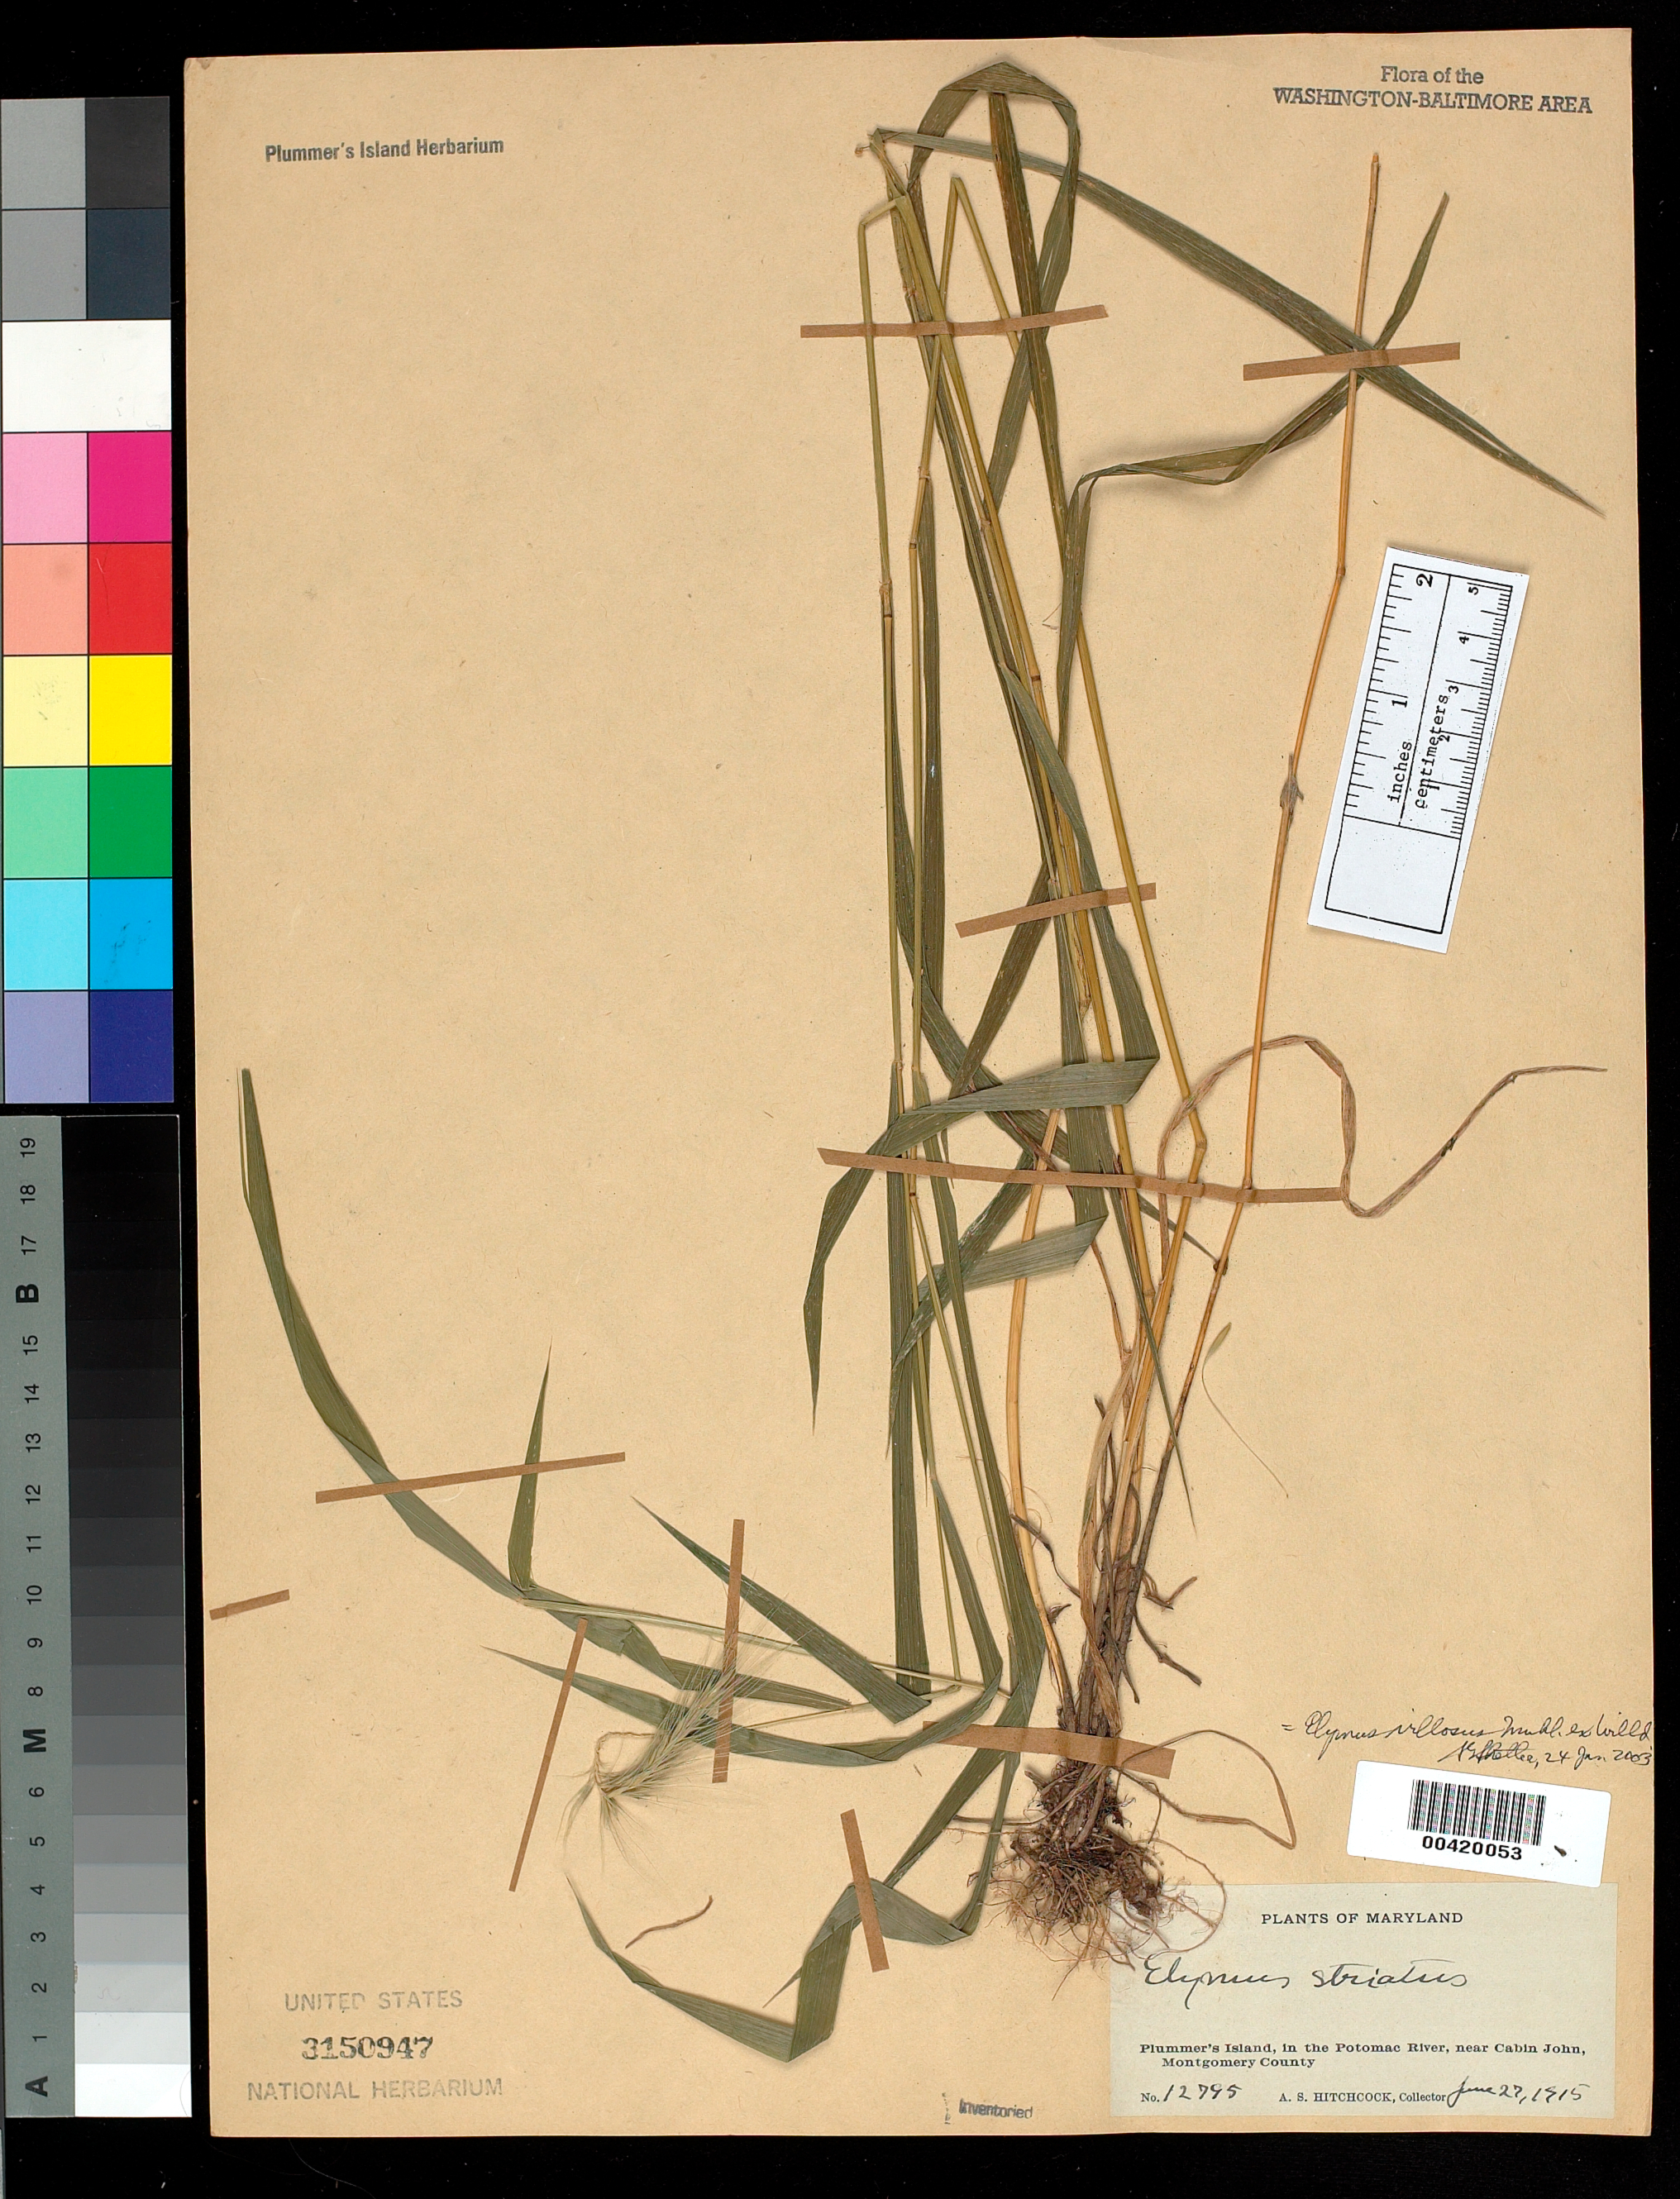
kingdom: Plantae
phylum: Tracheophyta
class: Liliopsida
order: Poales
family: Poaceae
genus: Elymus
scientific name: Elymus villosus var. villosus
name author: Muhl.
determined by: Campbell, J. J. N., (KY), University of Kentucky (UNITED STATES)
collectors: A. S. Hitchcock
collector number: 12795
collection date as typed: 27 Jun 1915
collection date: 1915-06-27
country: United States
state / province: Maryland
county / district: Montgomery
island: Plummers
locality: Plummer's Island C. & O. Canal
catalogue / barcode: US 3150947